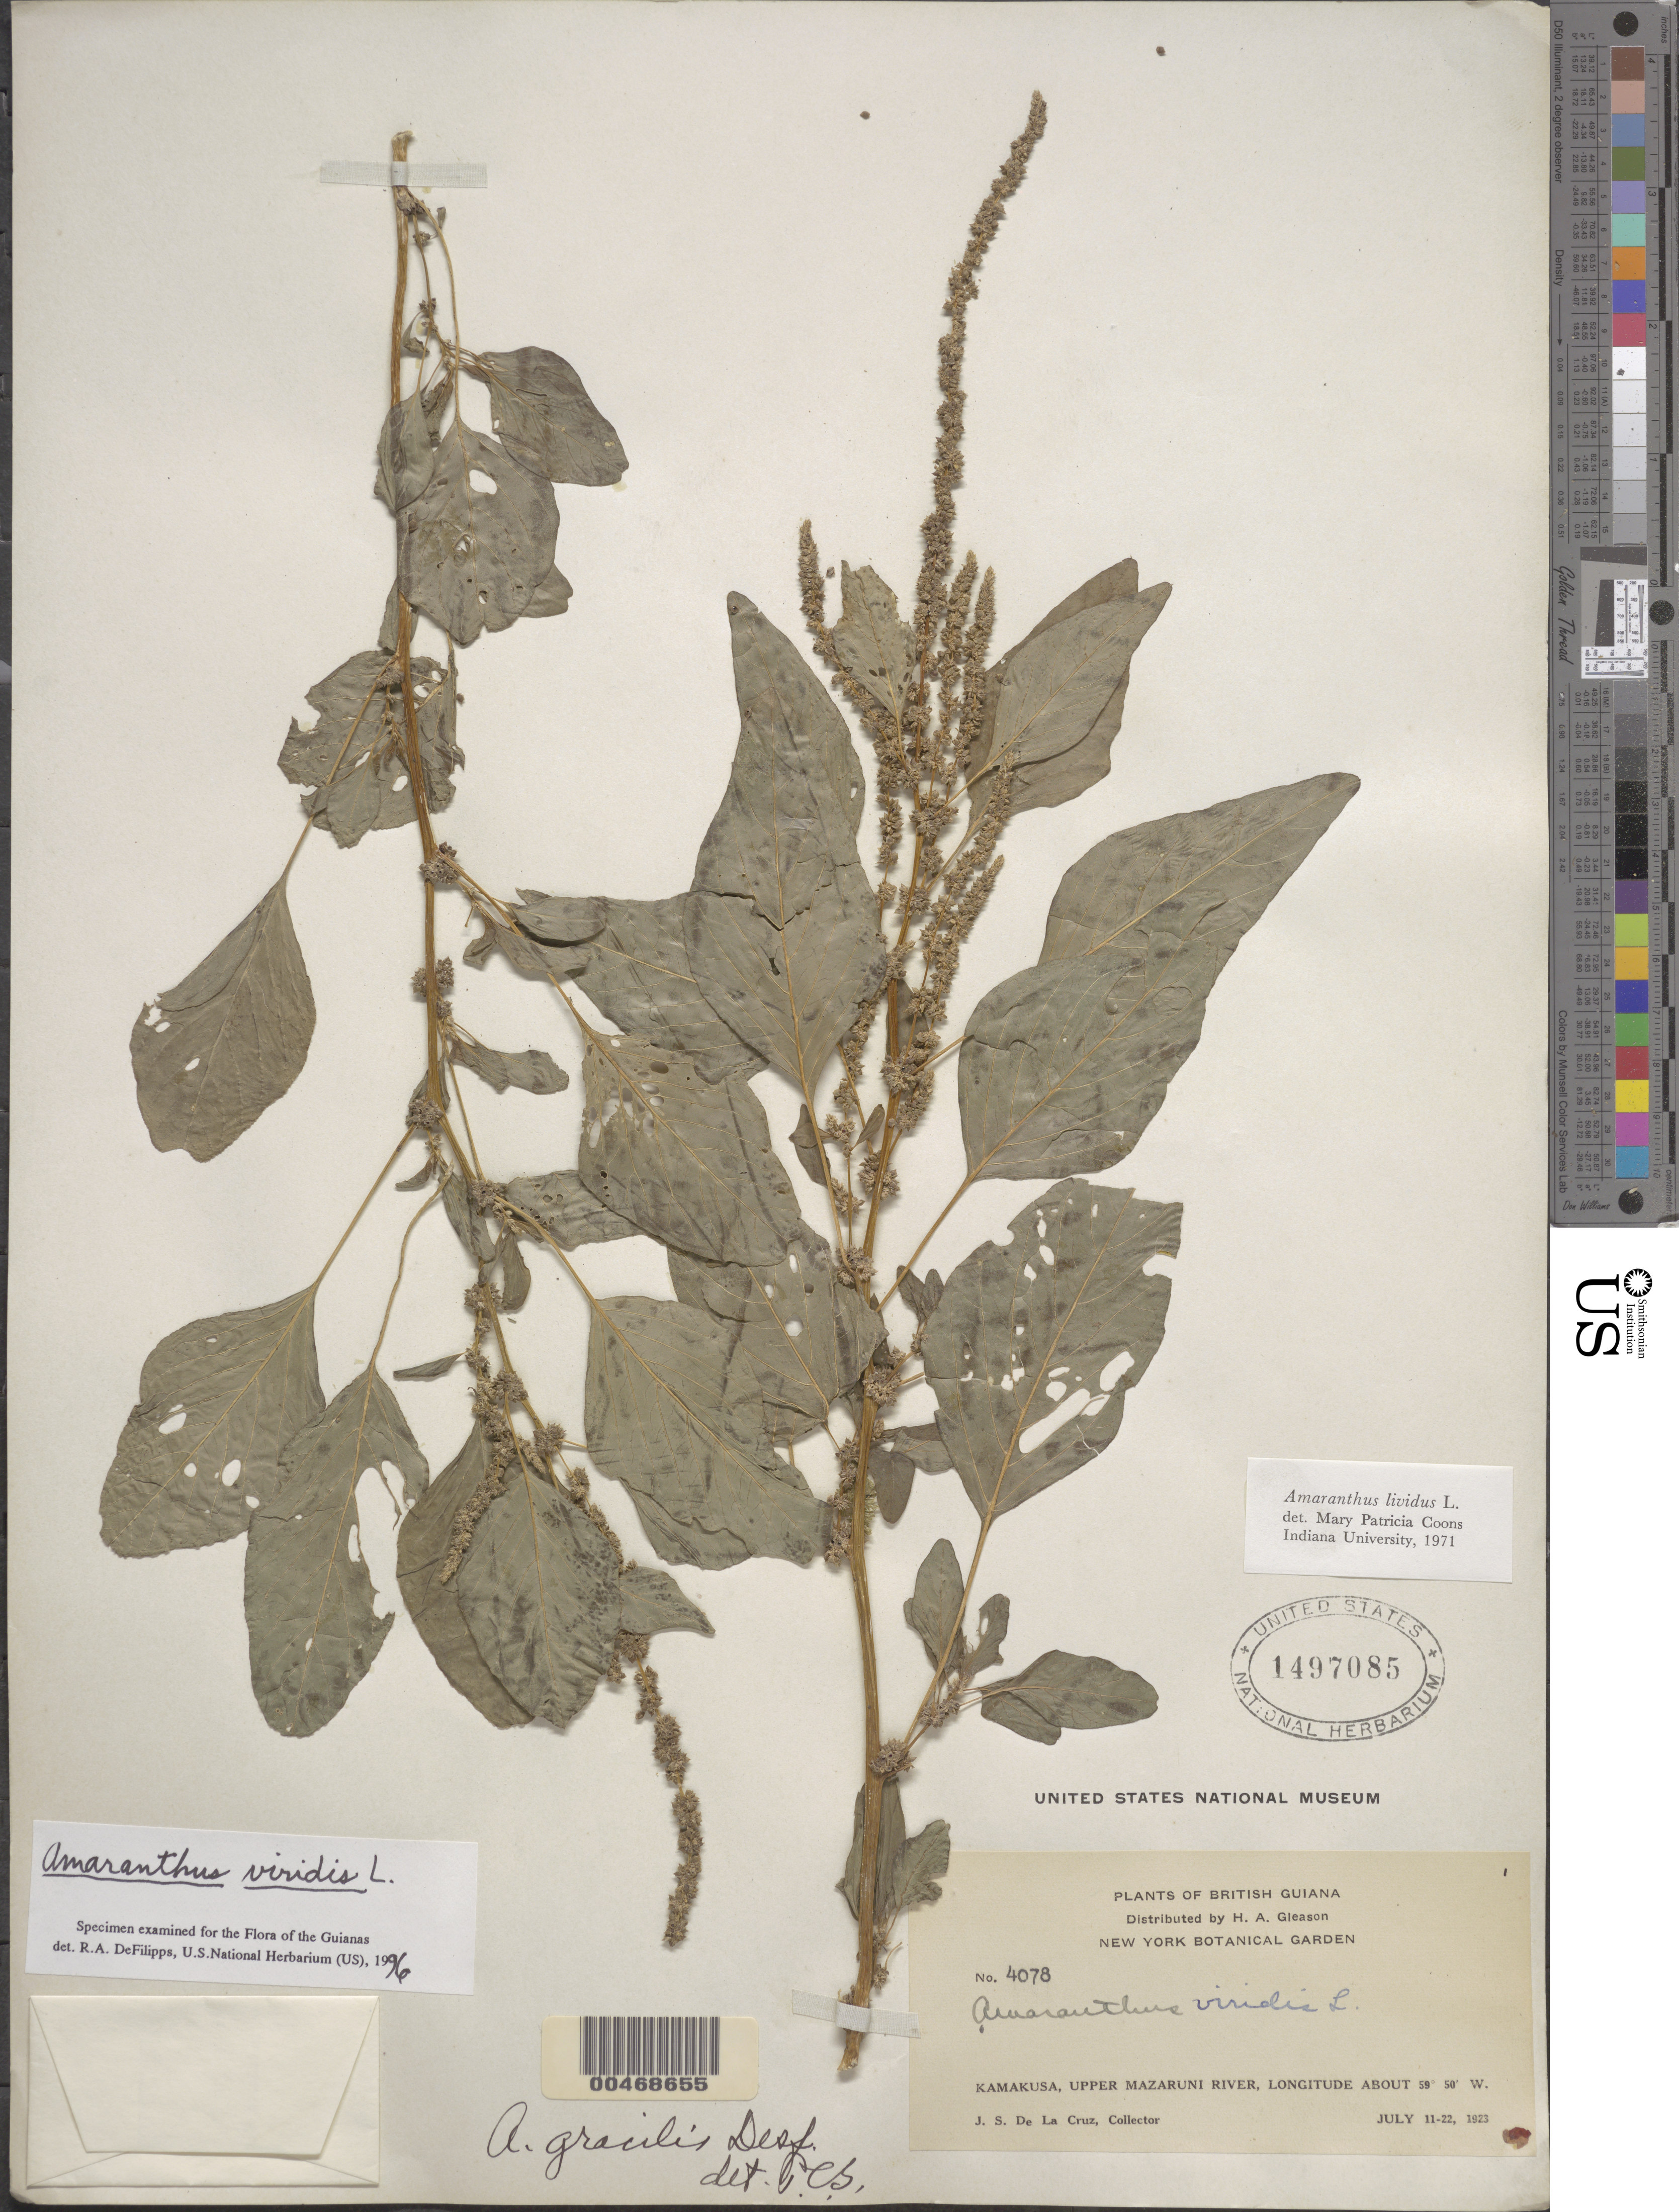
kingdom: Plantae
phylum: Tracheophyta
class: Magnoliopsida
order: Caryophyllales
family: Amaranthaceae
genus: Amaranthus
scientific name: Amaranthus viridis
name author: L.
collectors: J. S. de la Cruz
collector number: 4078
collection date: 1923-07-11/1923-07-22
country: Guyana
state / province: Cuyuni-Mazaruni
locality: British Guiana. Kamakusa, Upper Mazaruni River.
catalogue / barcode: US 1497085